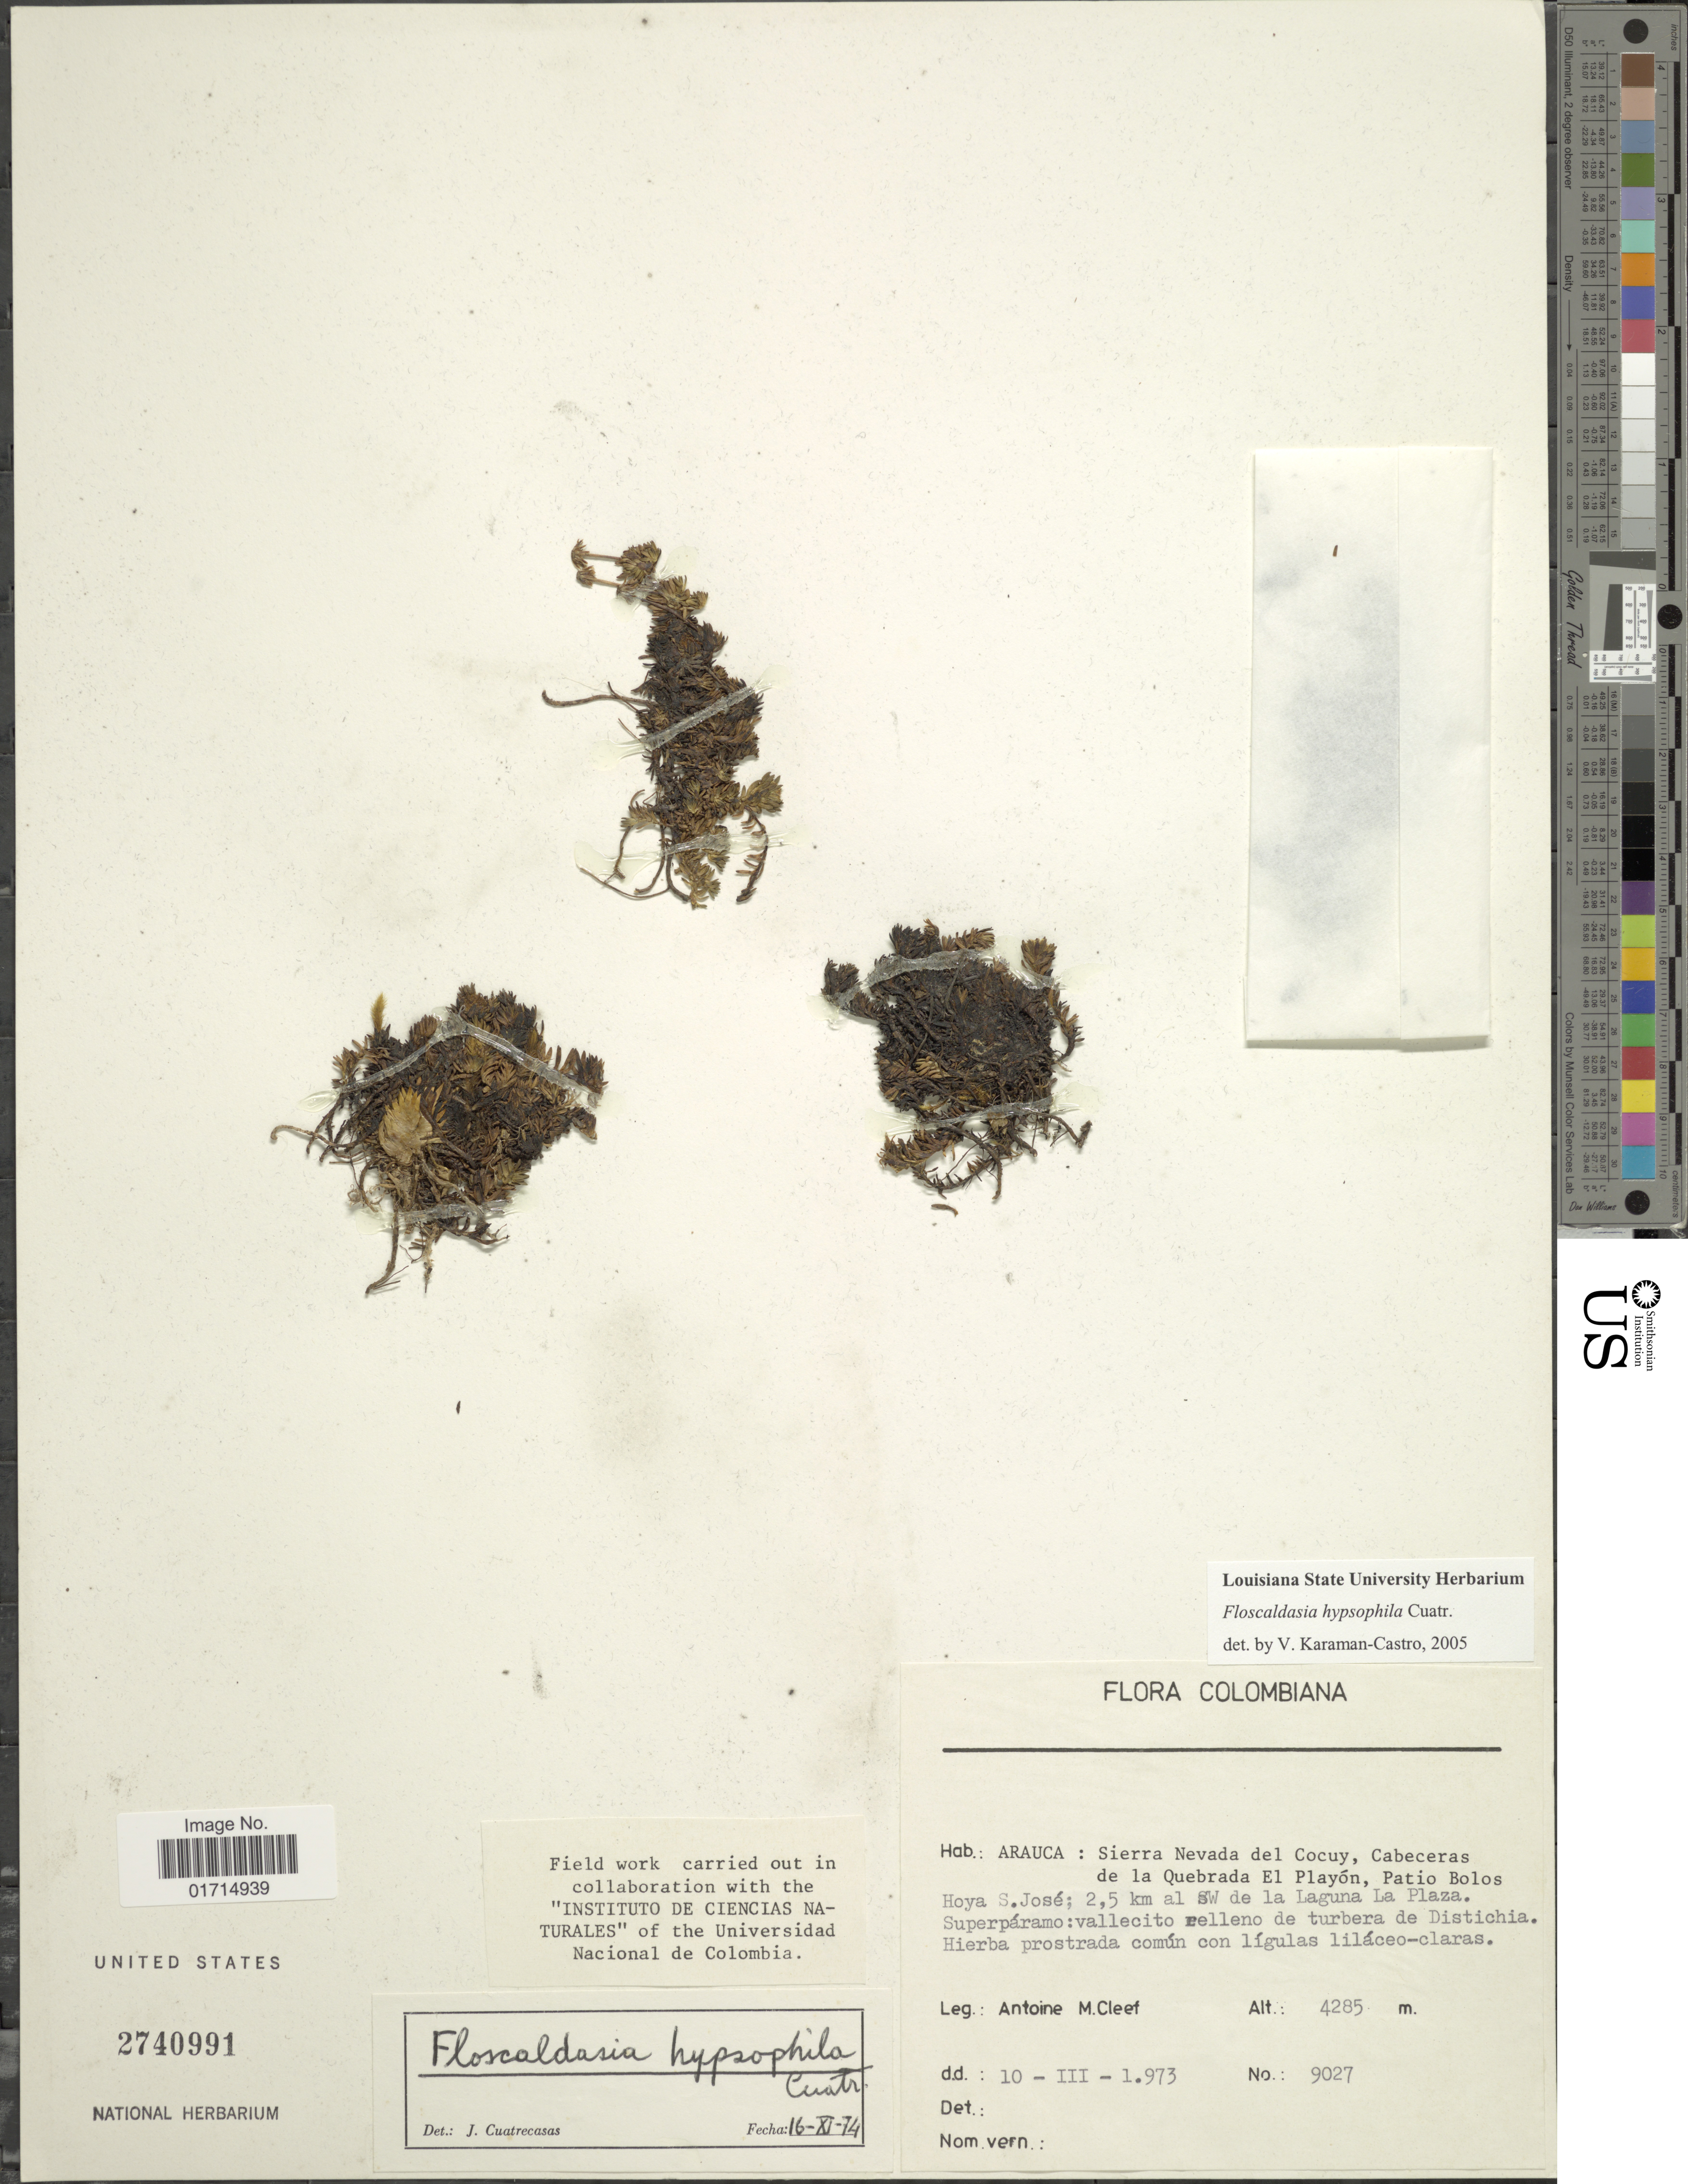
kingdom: Plantae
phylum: Tracheophyta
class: Magnoliopsida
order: Asterales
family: Asteraceae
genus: Floscaldasia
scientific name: Floscaldasia hypsophila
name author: Cuatrec.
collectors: A. M. Cleef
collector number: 9027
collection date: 1973-03-10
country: Colombia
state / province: Arauca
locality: Colombiana. Arauca: Sierra Nevada del Cocuy, Cabeceras de la Quebrada El Playon, Patio Bolos. Hoya S. Jose; 2,5 km al SW de la Laguna La Plaza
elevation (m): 4285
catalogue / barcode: US 2740991